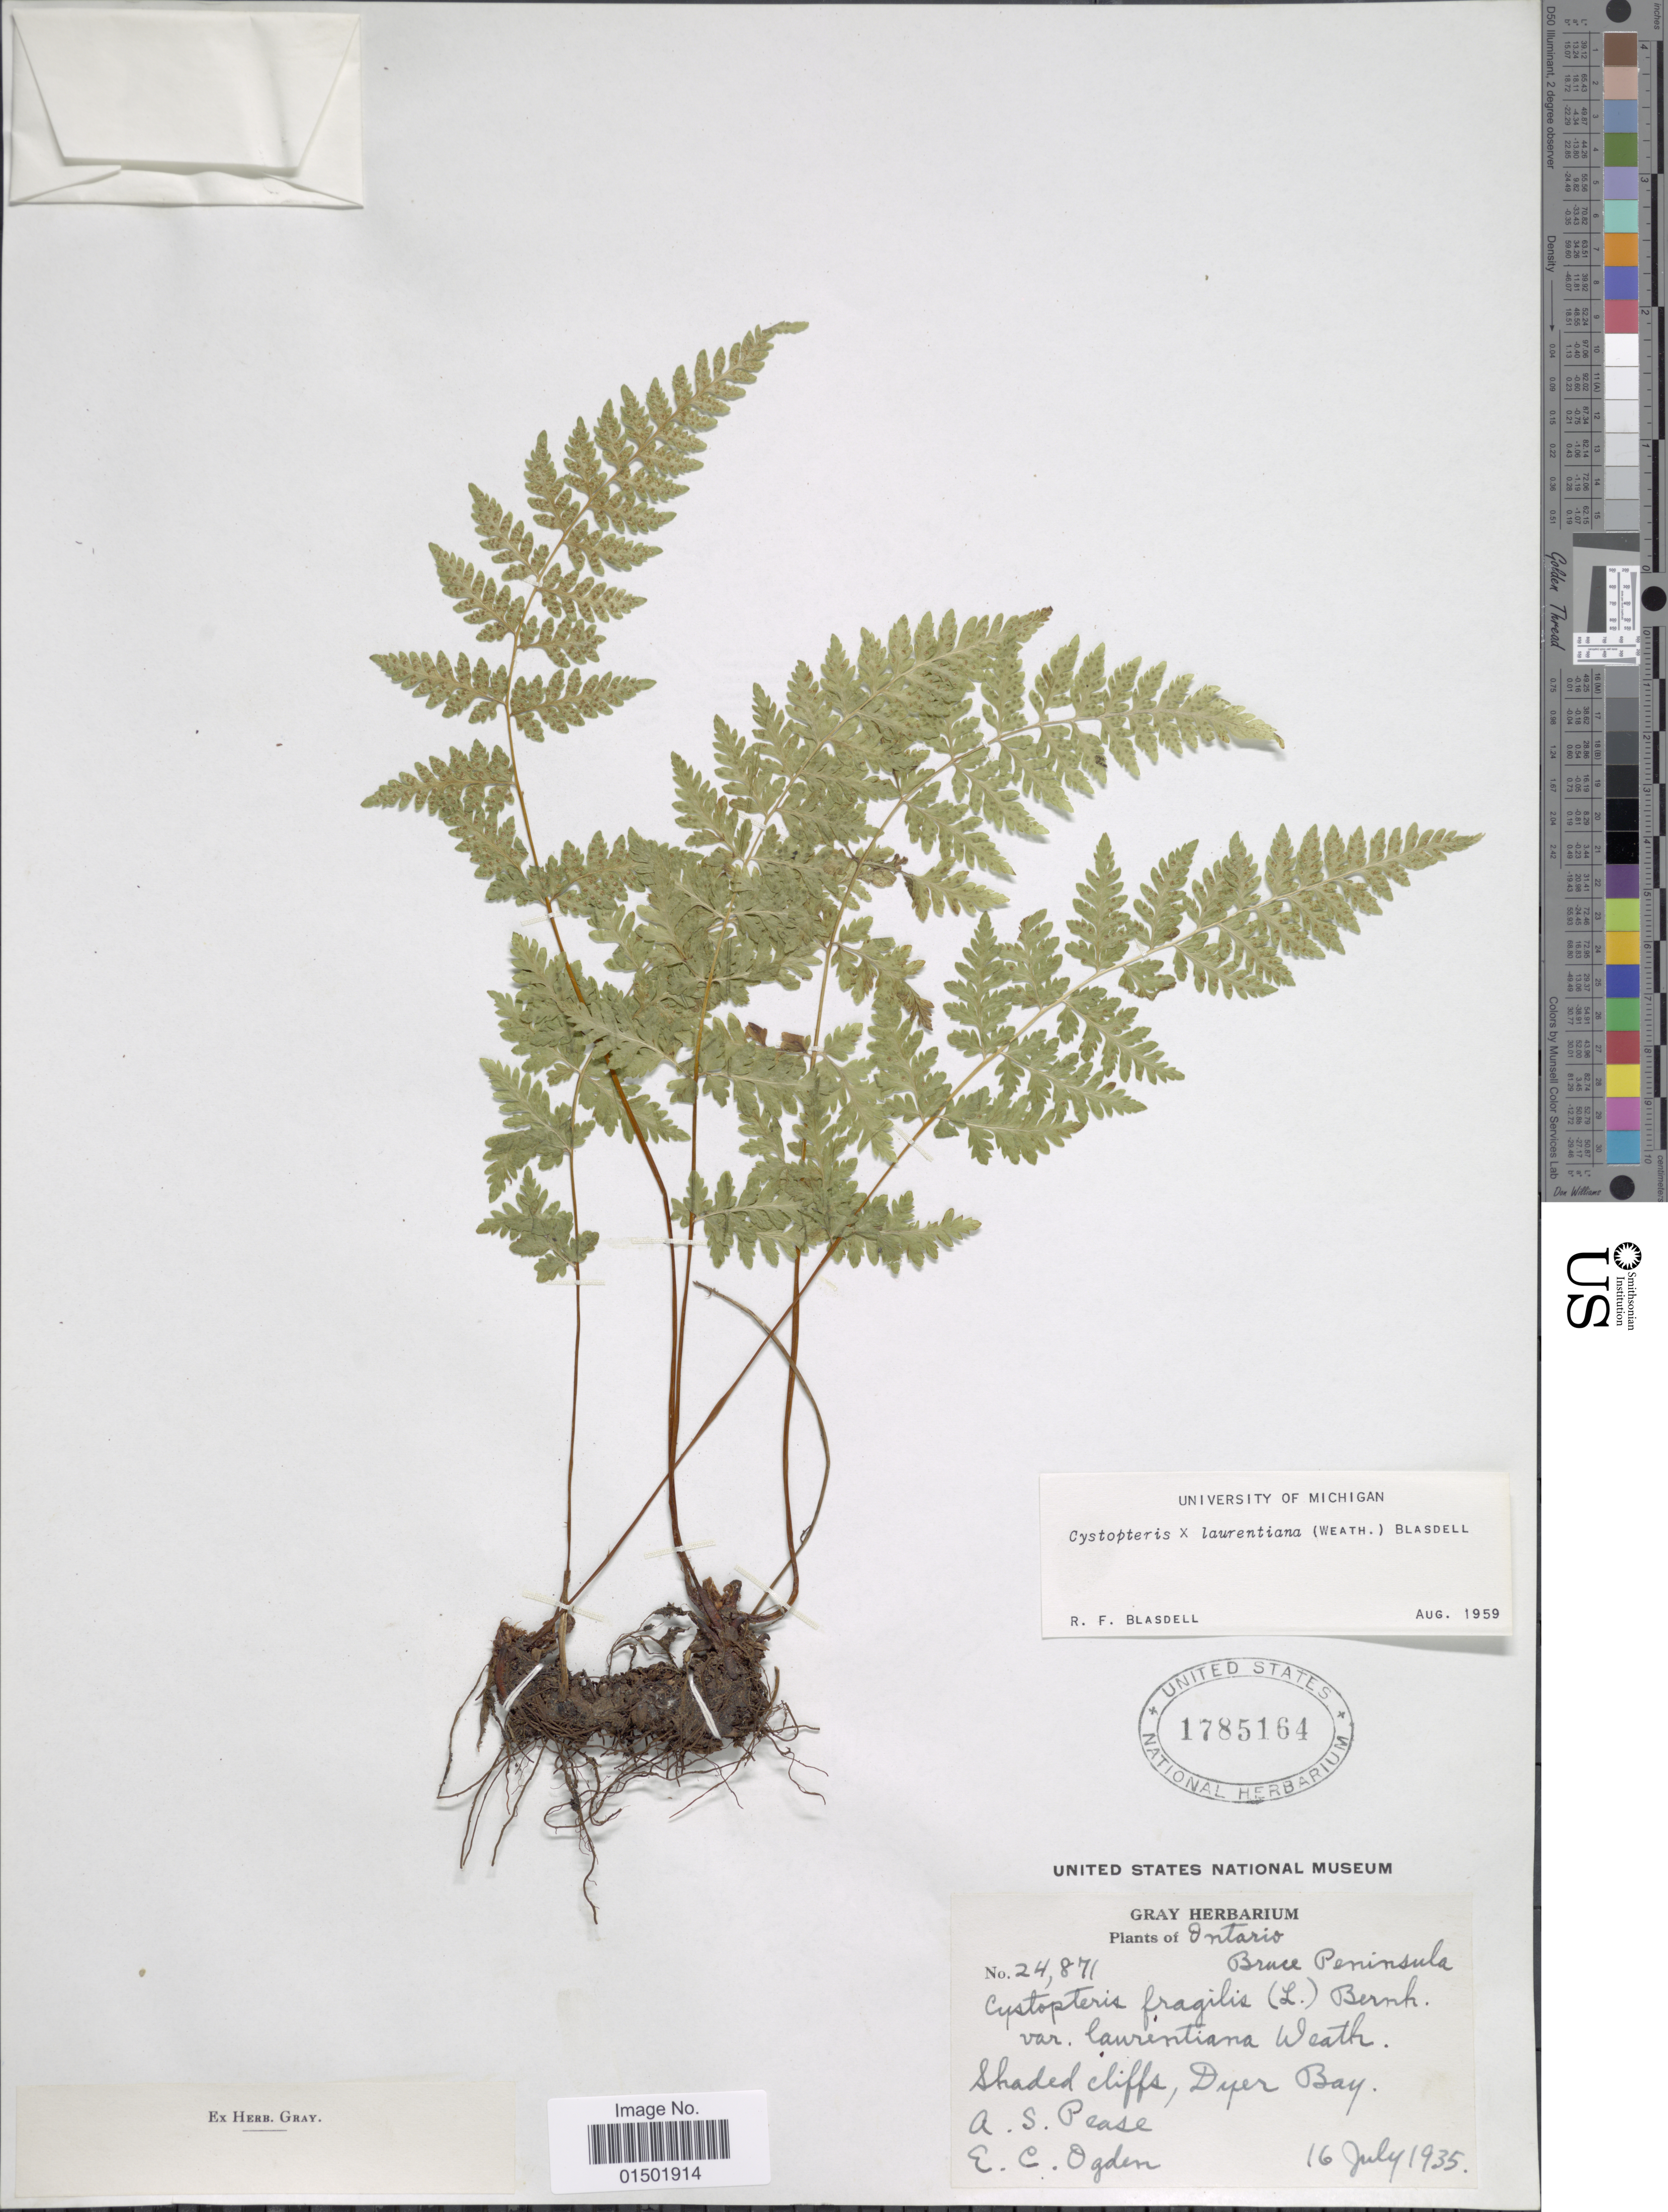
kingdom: Plantae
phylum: Tracheophyta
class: Polypodiopsida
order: Polypodiales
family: Cystopteridaceae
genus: Cystopteris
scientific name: Cystopteris laurentiana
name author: (Weath.) Blasdell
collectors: A. S. Pease & E. Ogden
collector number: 24871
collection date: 1935-07-16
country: Canada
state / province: Ontario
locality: Bruce Peninsula. Shaded cliffs, Dyer Bay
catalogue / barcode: US 1785164